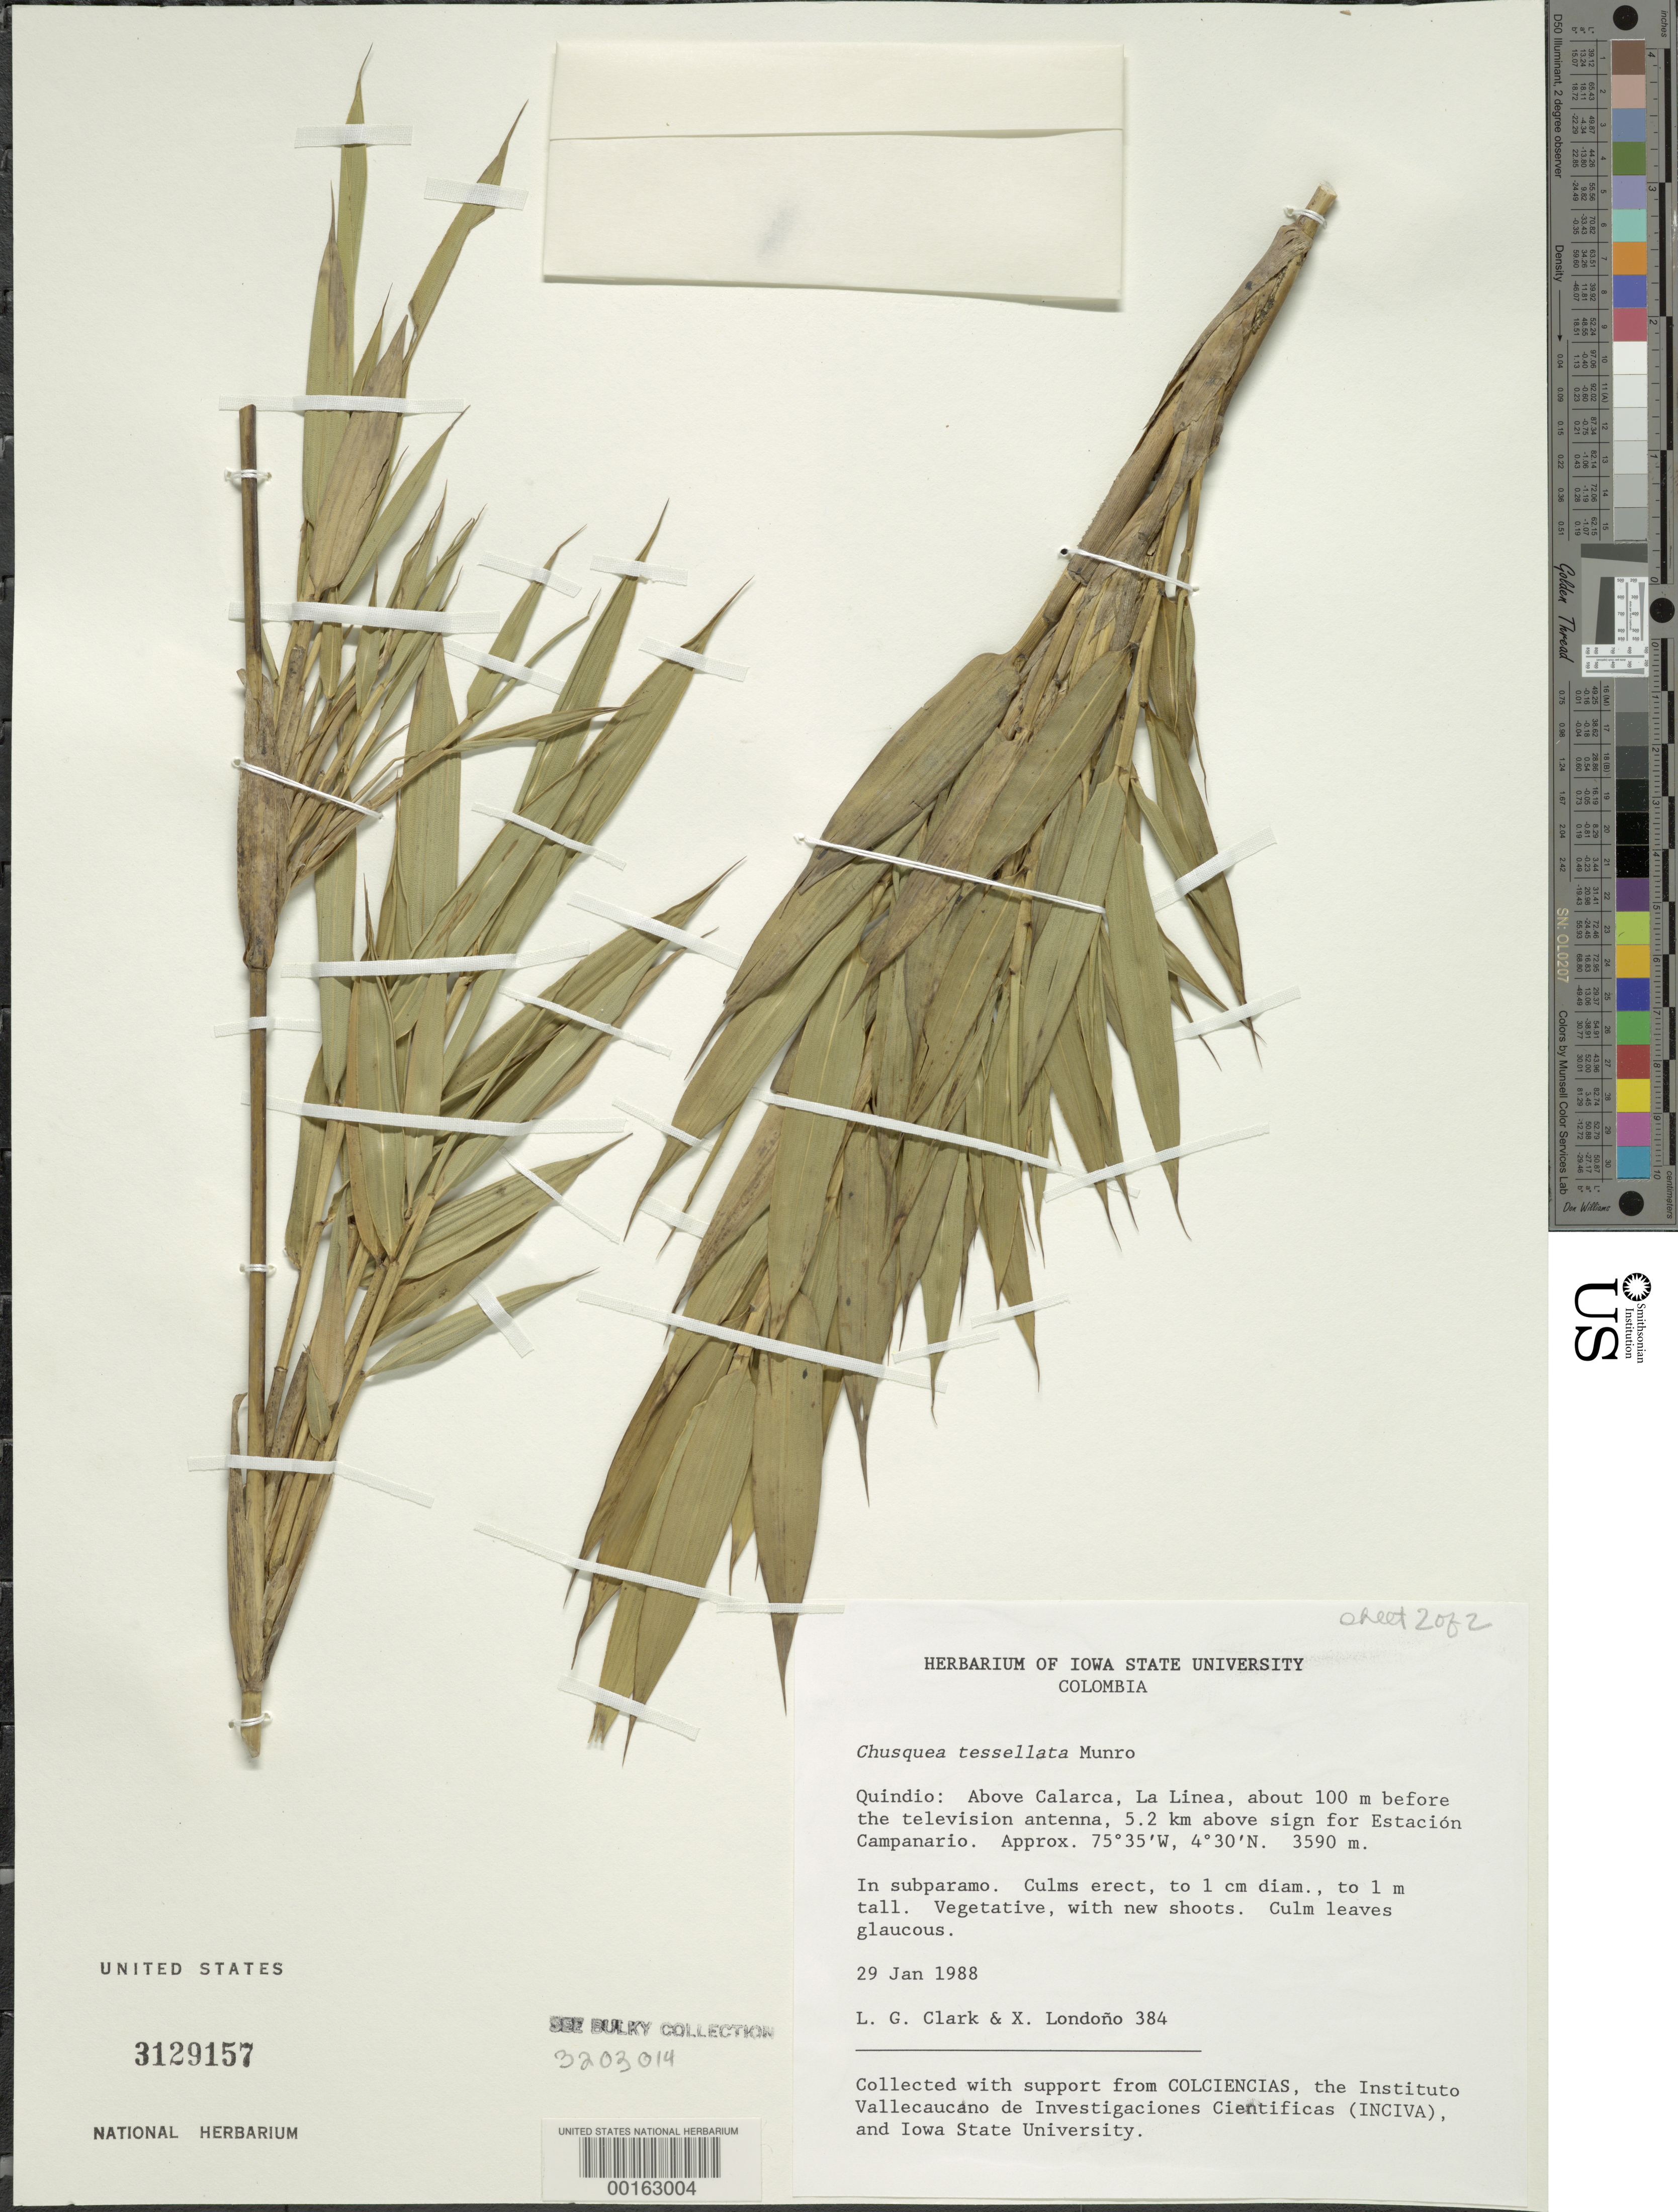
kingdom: Plantae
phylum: Tracheophyta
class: Liliopsida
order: Poales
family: Poaceae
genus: Chusquea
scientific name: Chusquea tessellata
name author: Munro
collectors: L. G. Clark & X. Londoño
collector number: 384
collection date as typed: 29 Jan 1988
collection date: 1988-01-29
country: Colombia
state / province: Quindío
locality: Above calarca, la linea, 100 m before the television antenna, 5.2 km above sign for estacion Campanario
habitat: In subparamo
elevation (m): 3590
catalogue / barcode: US 3129157